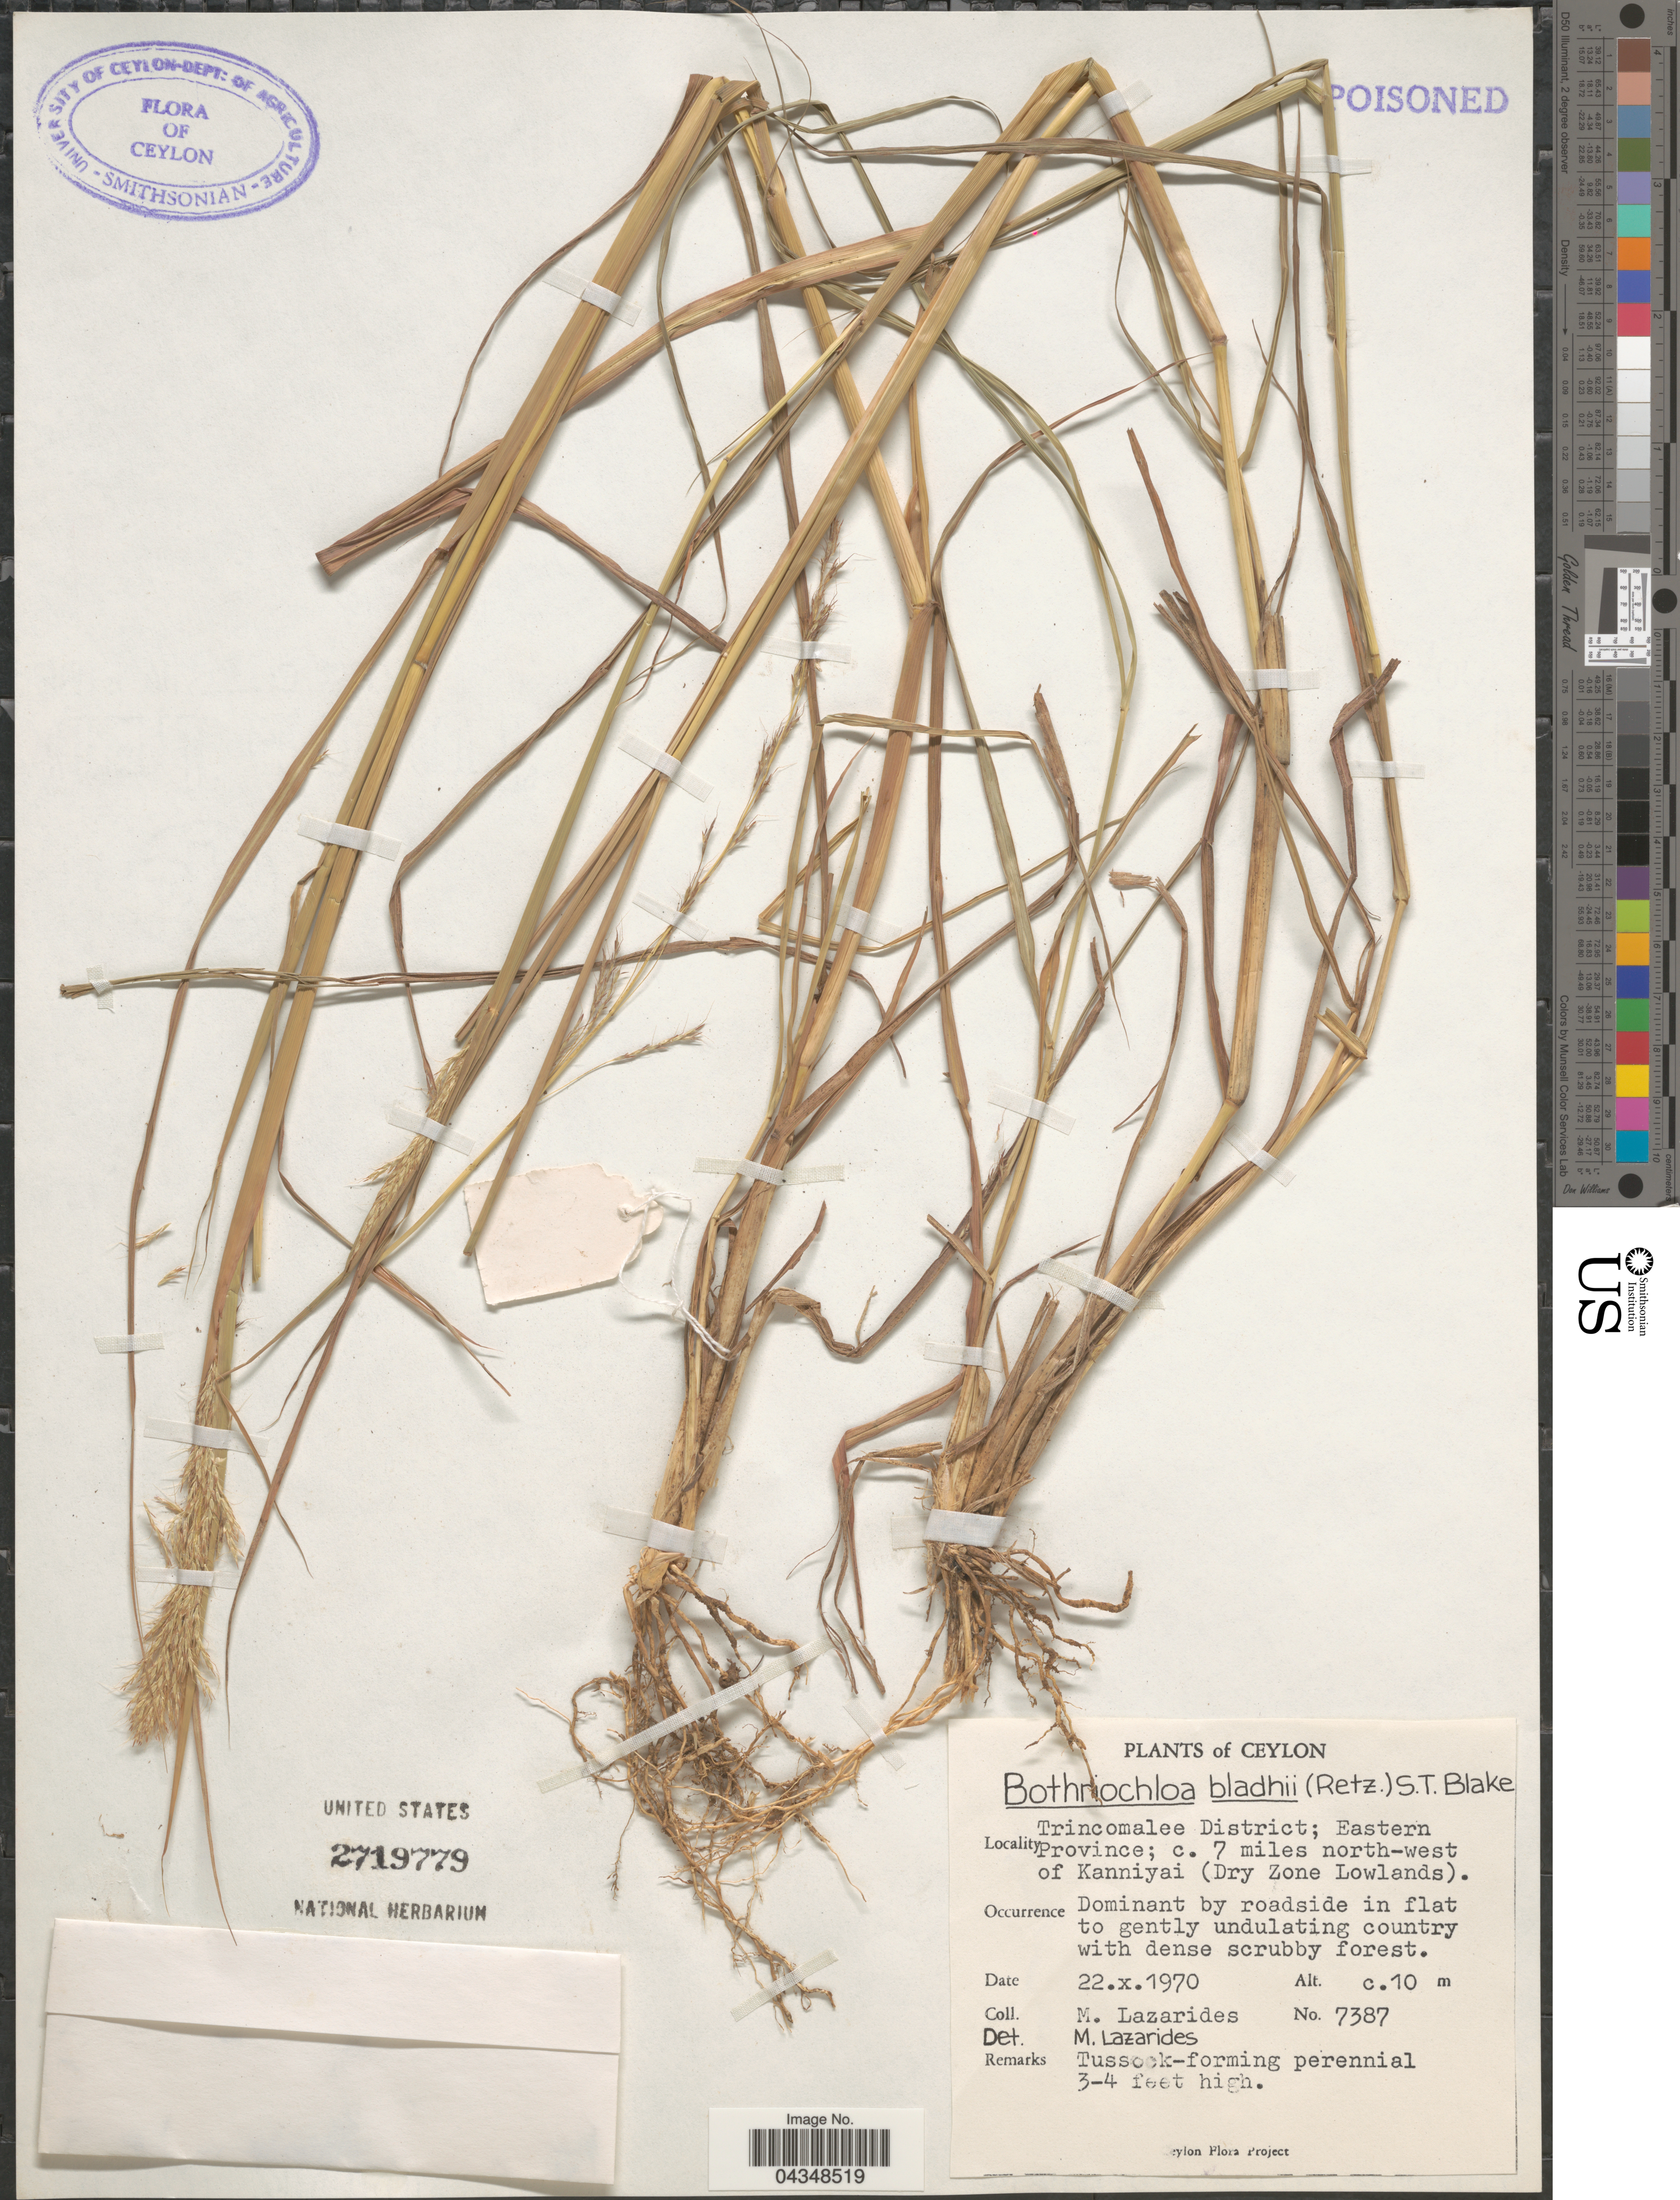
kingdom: Plantae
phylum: Tracheophyta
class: Liliopsida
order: Poales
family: Poaceae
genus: Bothriochloa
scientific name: Bothriochloa bladhii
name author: (Retz.) S.T. Blake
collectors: M. Lazarides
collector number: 7387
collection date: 1970-10-22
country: Sri Lanka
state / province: Eastern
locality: Ceylon. Trincomalee District; Eastern Province; c. 7 miles north-west of Kanniyai (Dry Zone Lowlands).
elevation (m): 10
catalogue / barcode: US 2719779